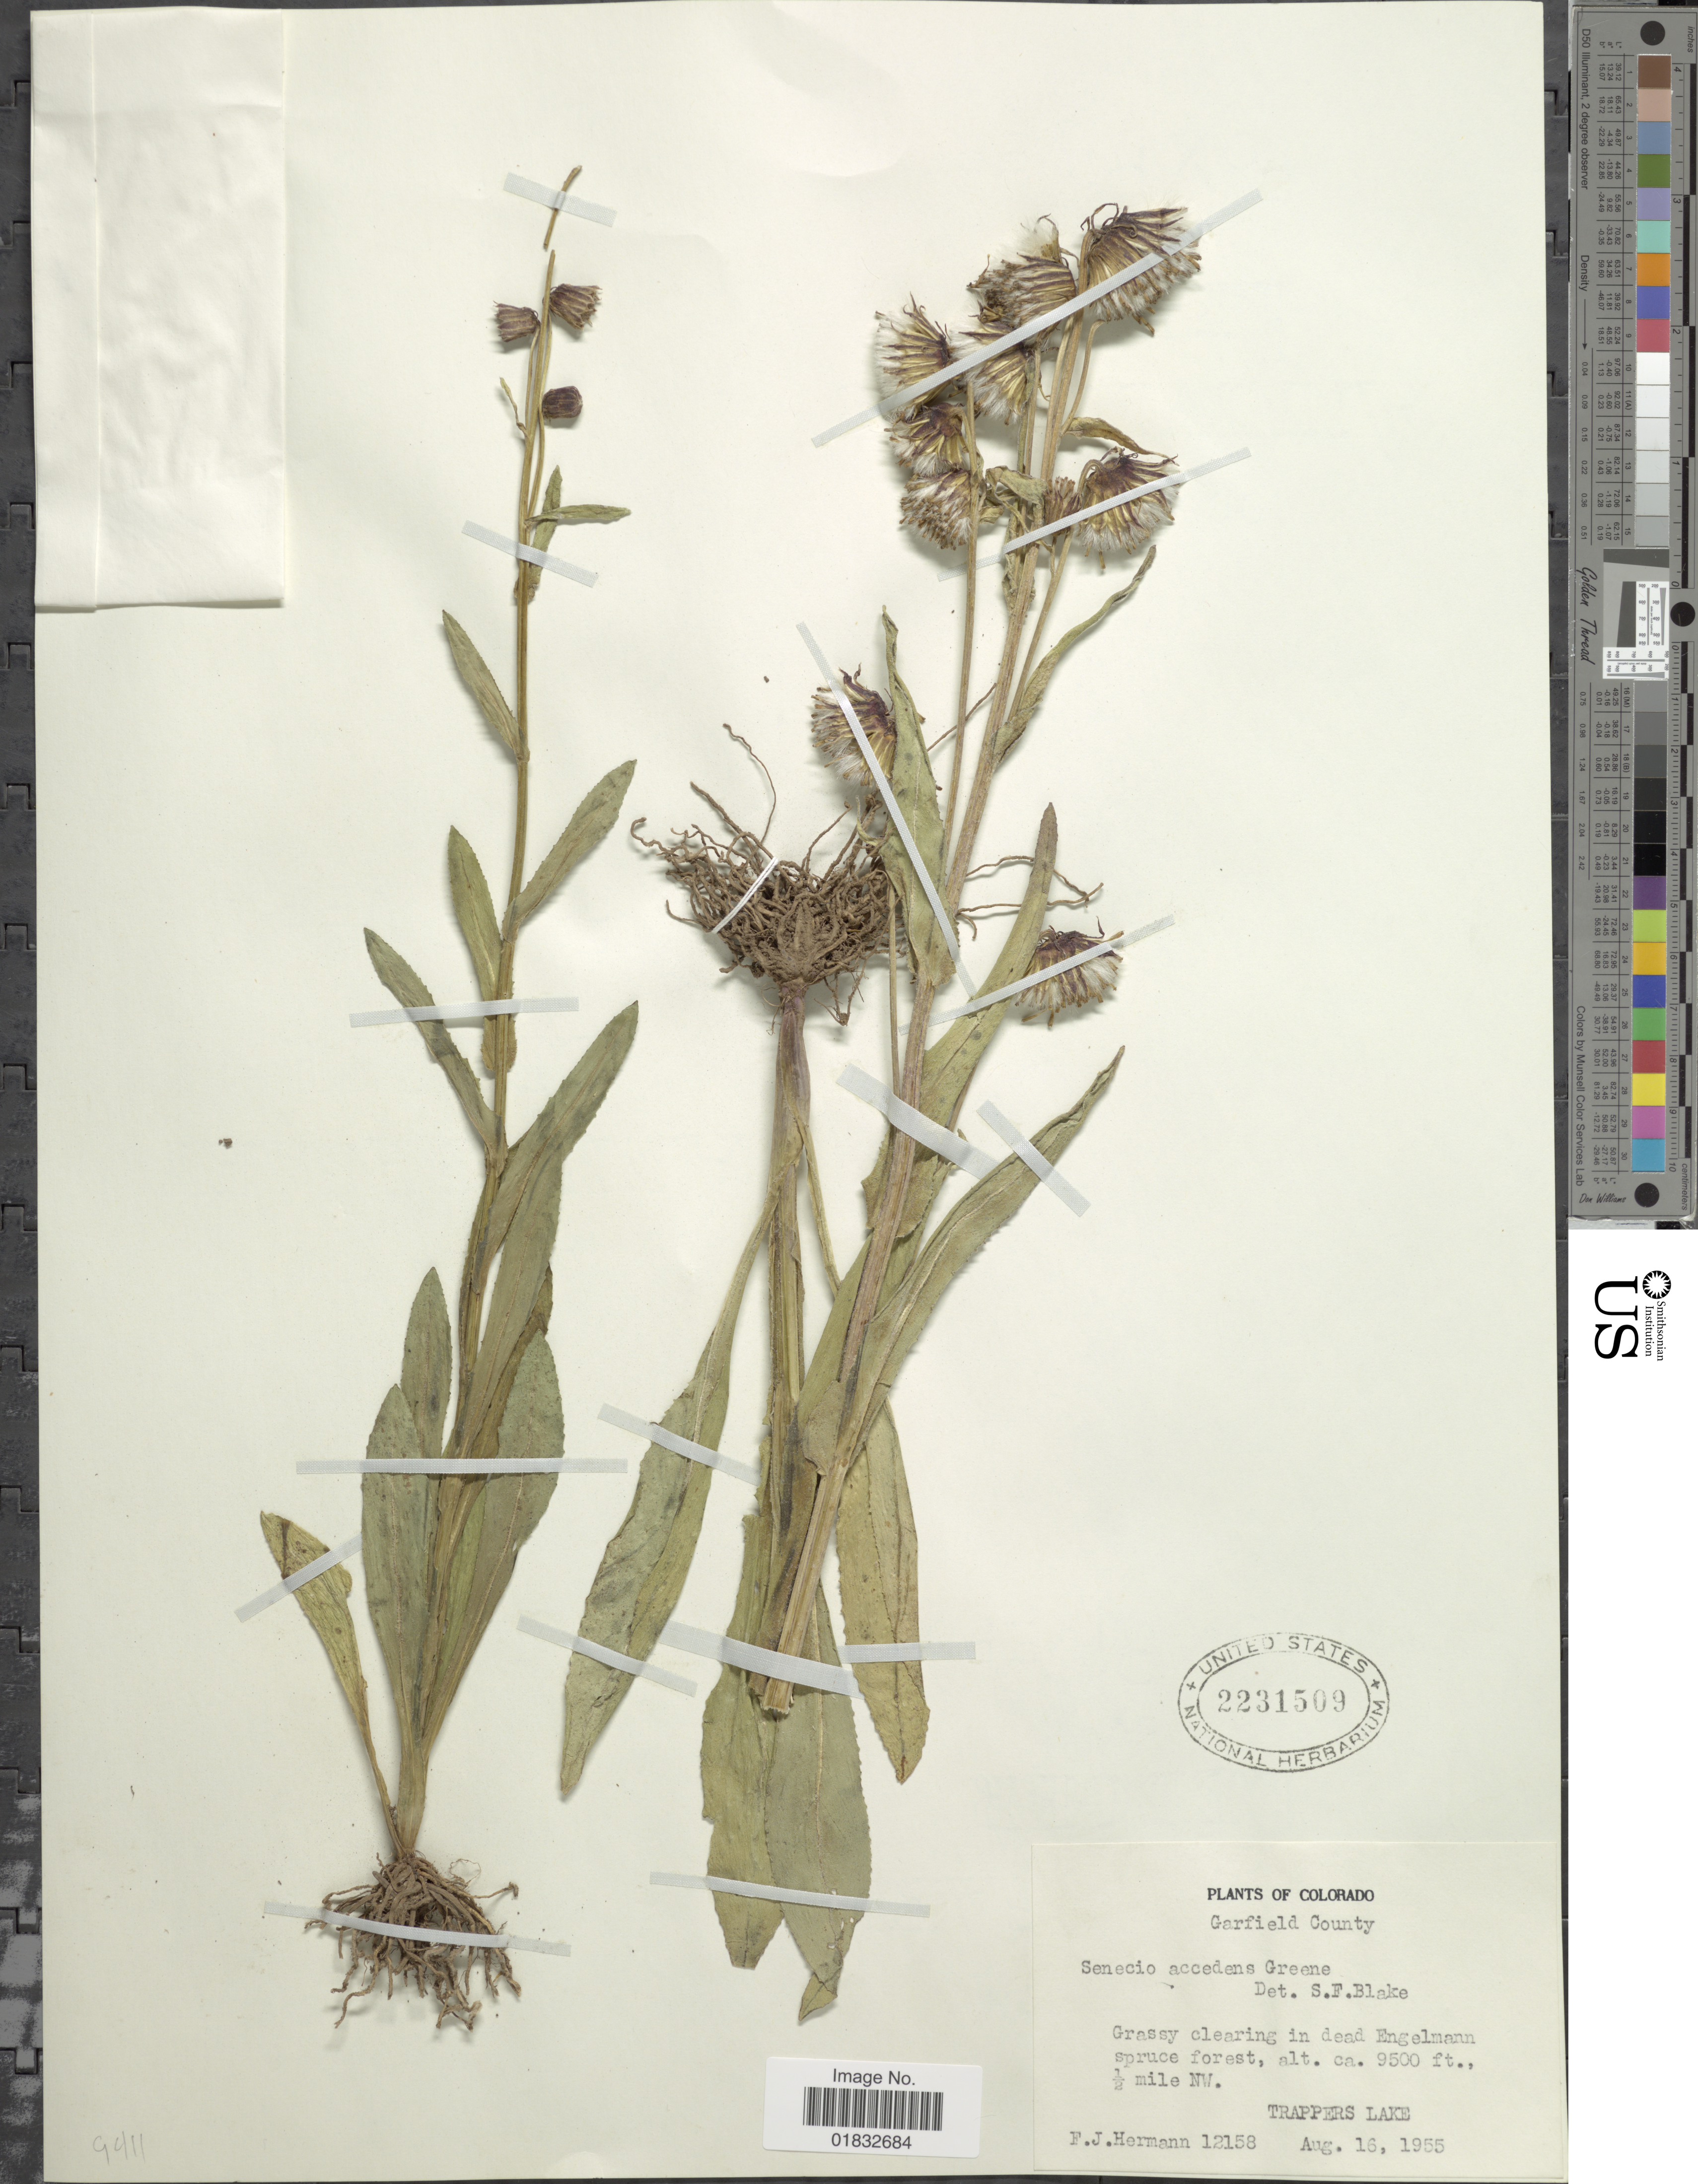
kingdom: Plantae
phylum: Tracheophyta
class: Magnoliopsida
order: Asterales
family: Asteraceae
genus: Senecio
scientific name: Senecio bigelovii var. hallii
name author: A. Gray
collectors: F. J. Hermann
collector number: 12158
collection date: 1955-08-16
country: United States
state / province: Colorado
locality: Garfield County. Grassy clearing in dead Engelmann spruce forest, ½ mile NW Trappers Lake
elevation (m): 2896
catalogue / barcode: US 2231509